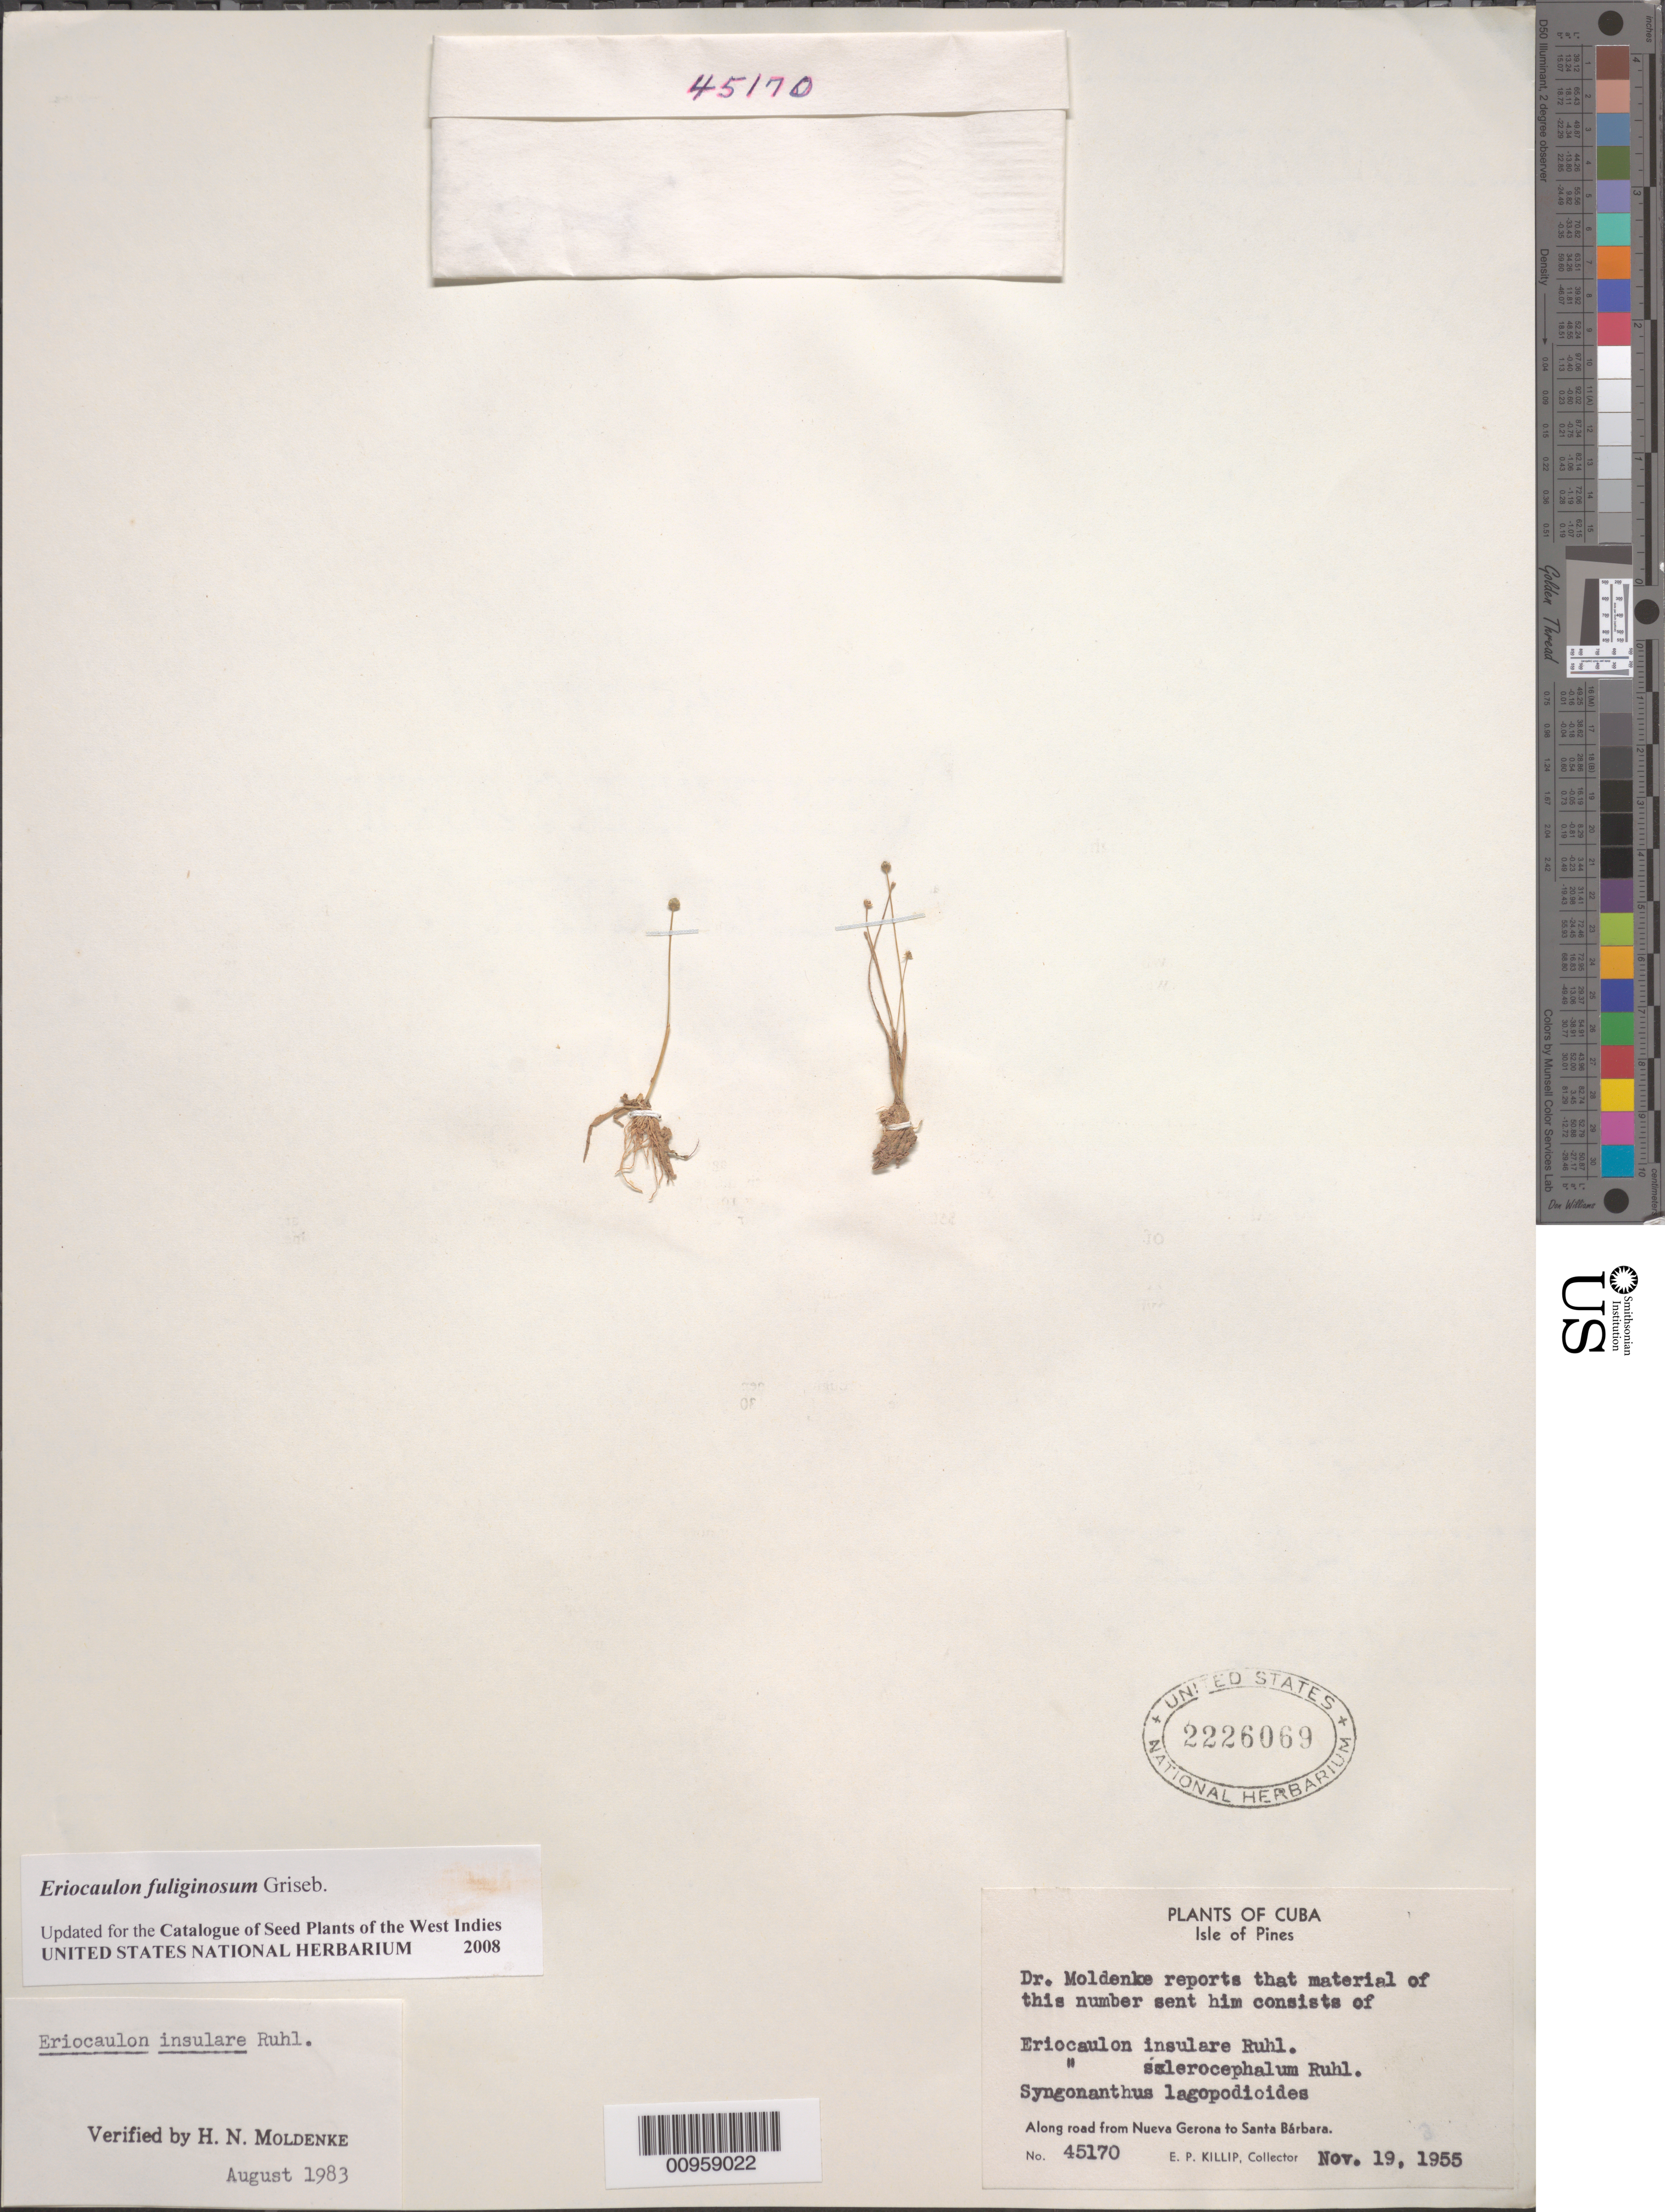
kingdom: Plantae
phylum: Tracheophyta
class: Liliopsida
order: Poales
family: Eriocaulaceae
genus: Eriocaulon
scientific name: Eriocaulon fuliginosum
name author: C. Wright ex Griseb.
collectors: E. P. Killip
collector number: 45170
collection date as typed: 19 Nov 1955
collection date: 1955-11-19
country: Cuba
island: Isla de la Juventud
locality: Isle of Pines, Along road to Nueva Gerona to Santa Bárbara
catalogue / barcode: US 2226069